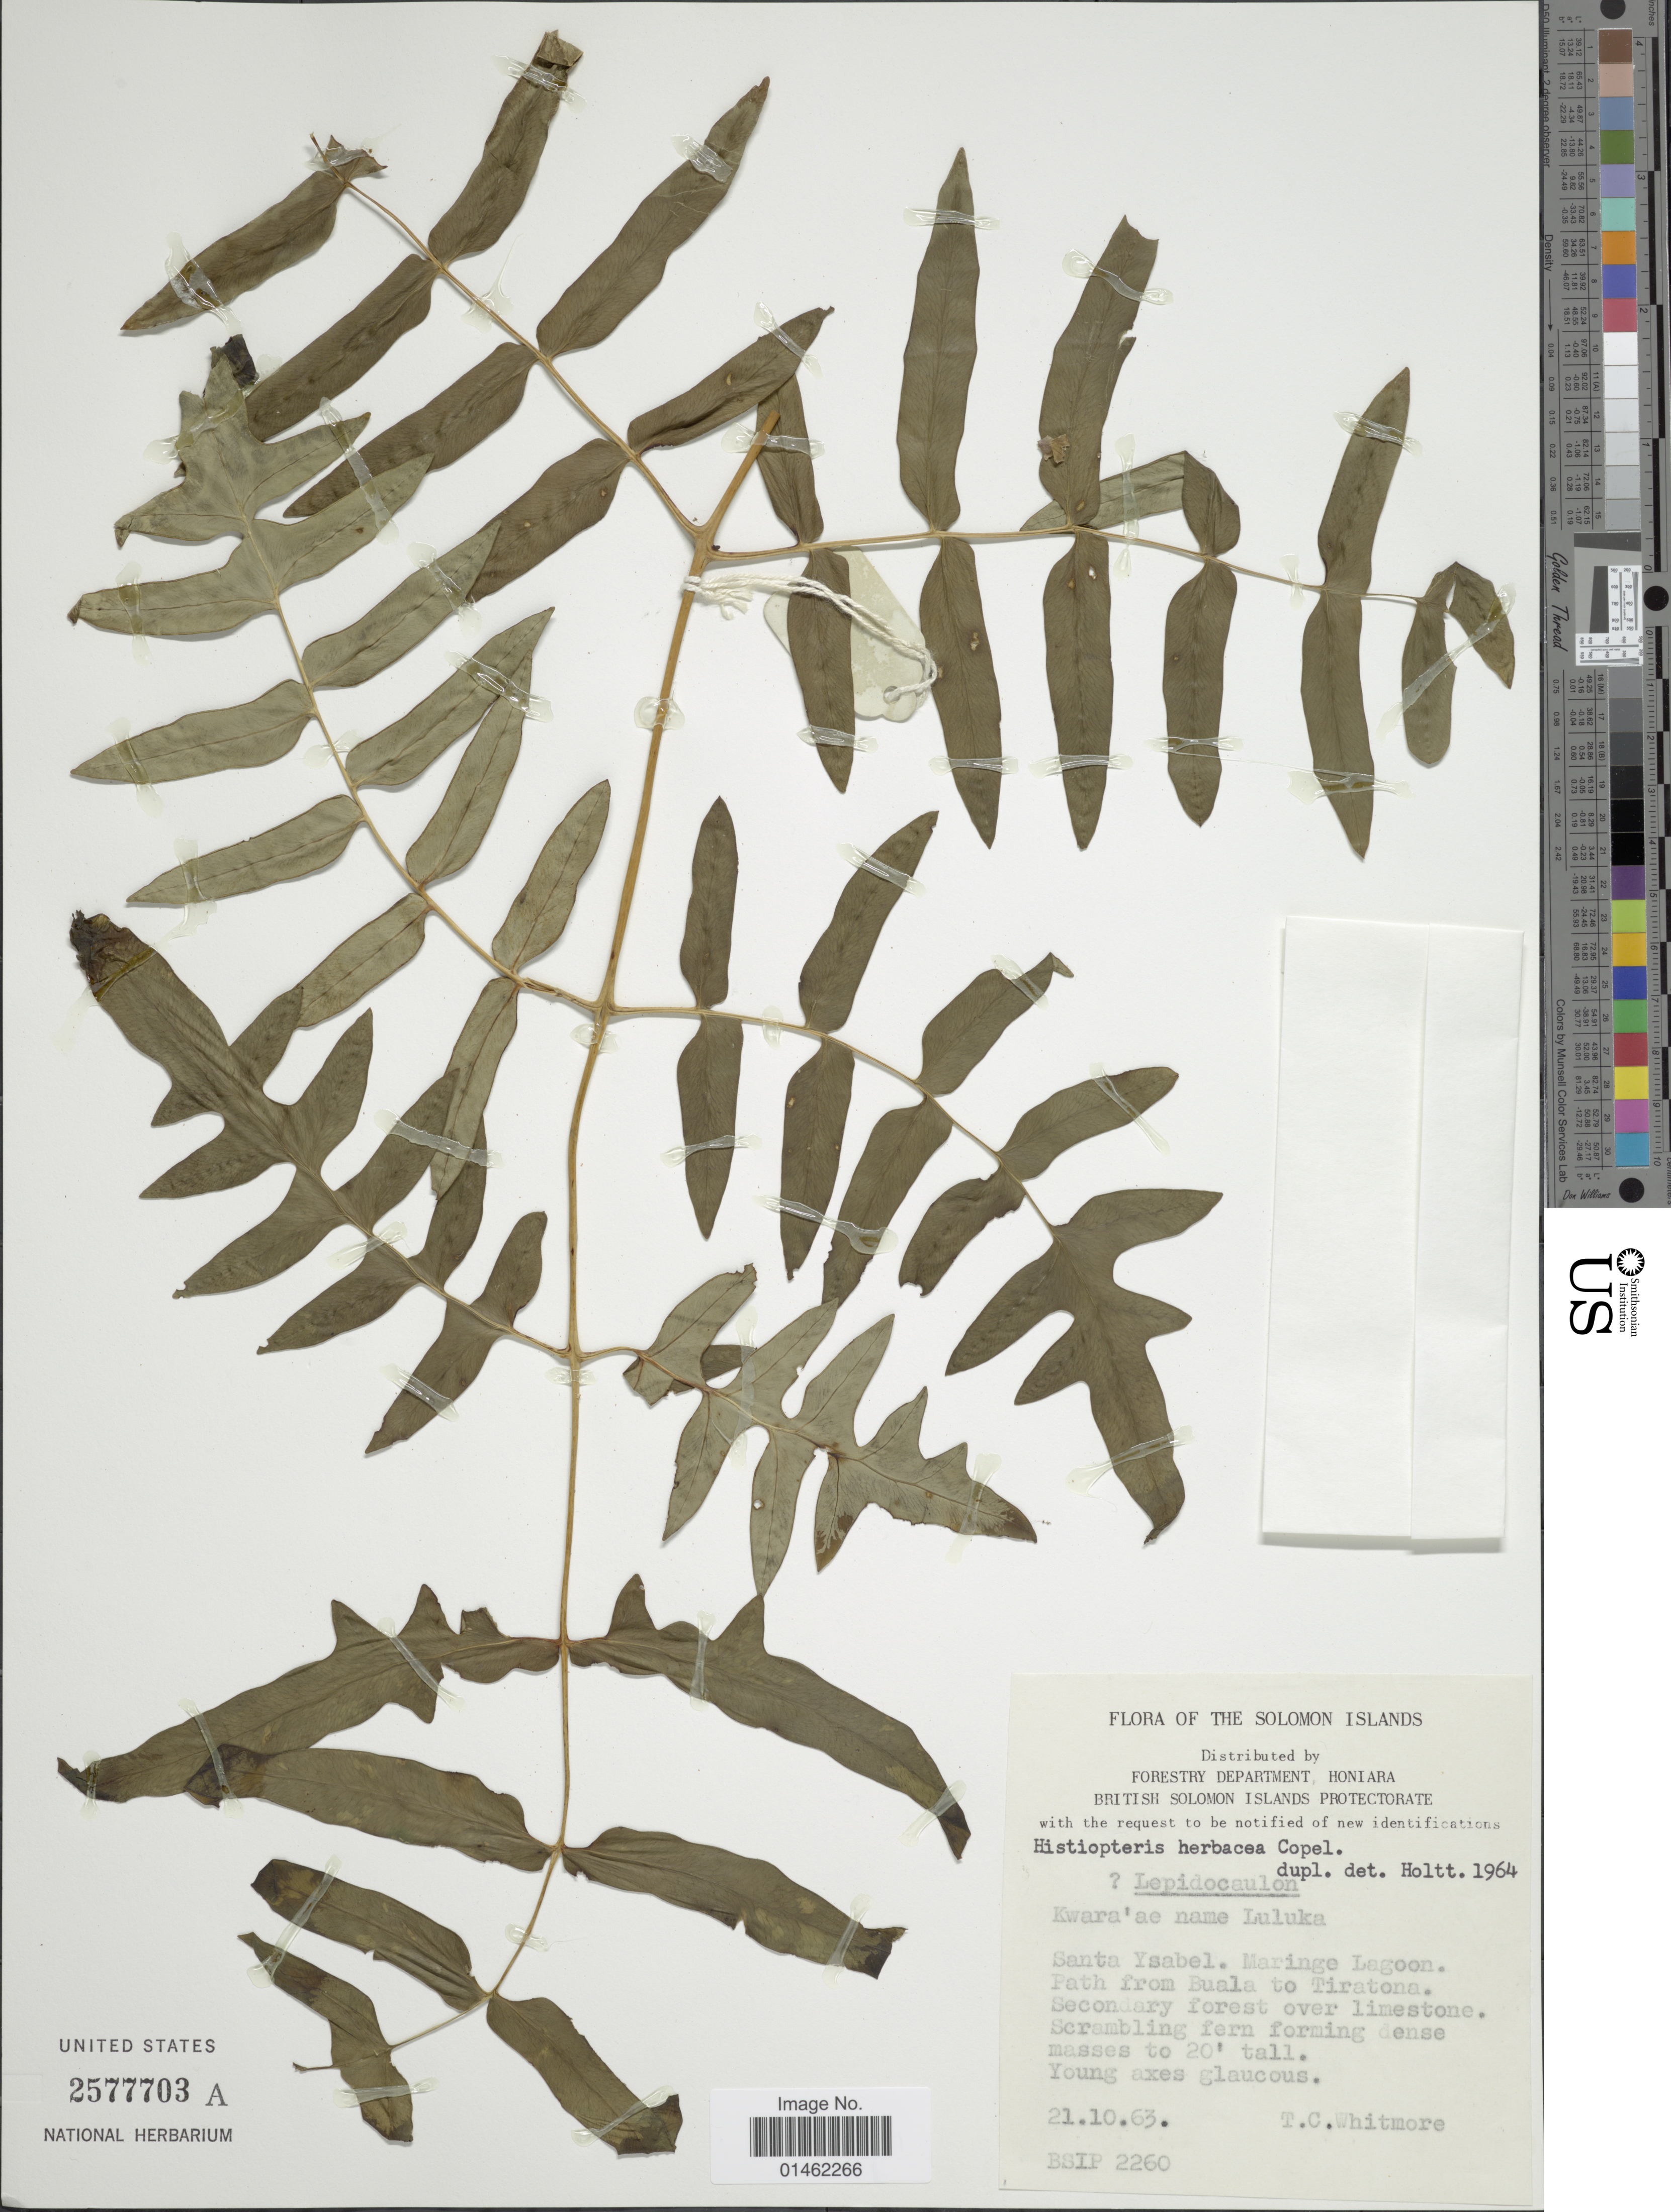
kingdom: Plantae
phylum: Tracheophyta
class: Polypodiopsida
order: Polypodiales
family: Dennstaedtiaceae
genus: Histiopteris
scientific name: Histiopteris herbacea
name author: Copel.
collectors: T. C. Whitmore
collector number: BSIP 2260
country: Solomon Islands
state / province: Solomon Islands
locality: Santa Ysabel. Maringe Lagoon. Path from Buala to Tirtatona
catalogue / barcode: US 2577703A